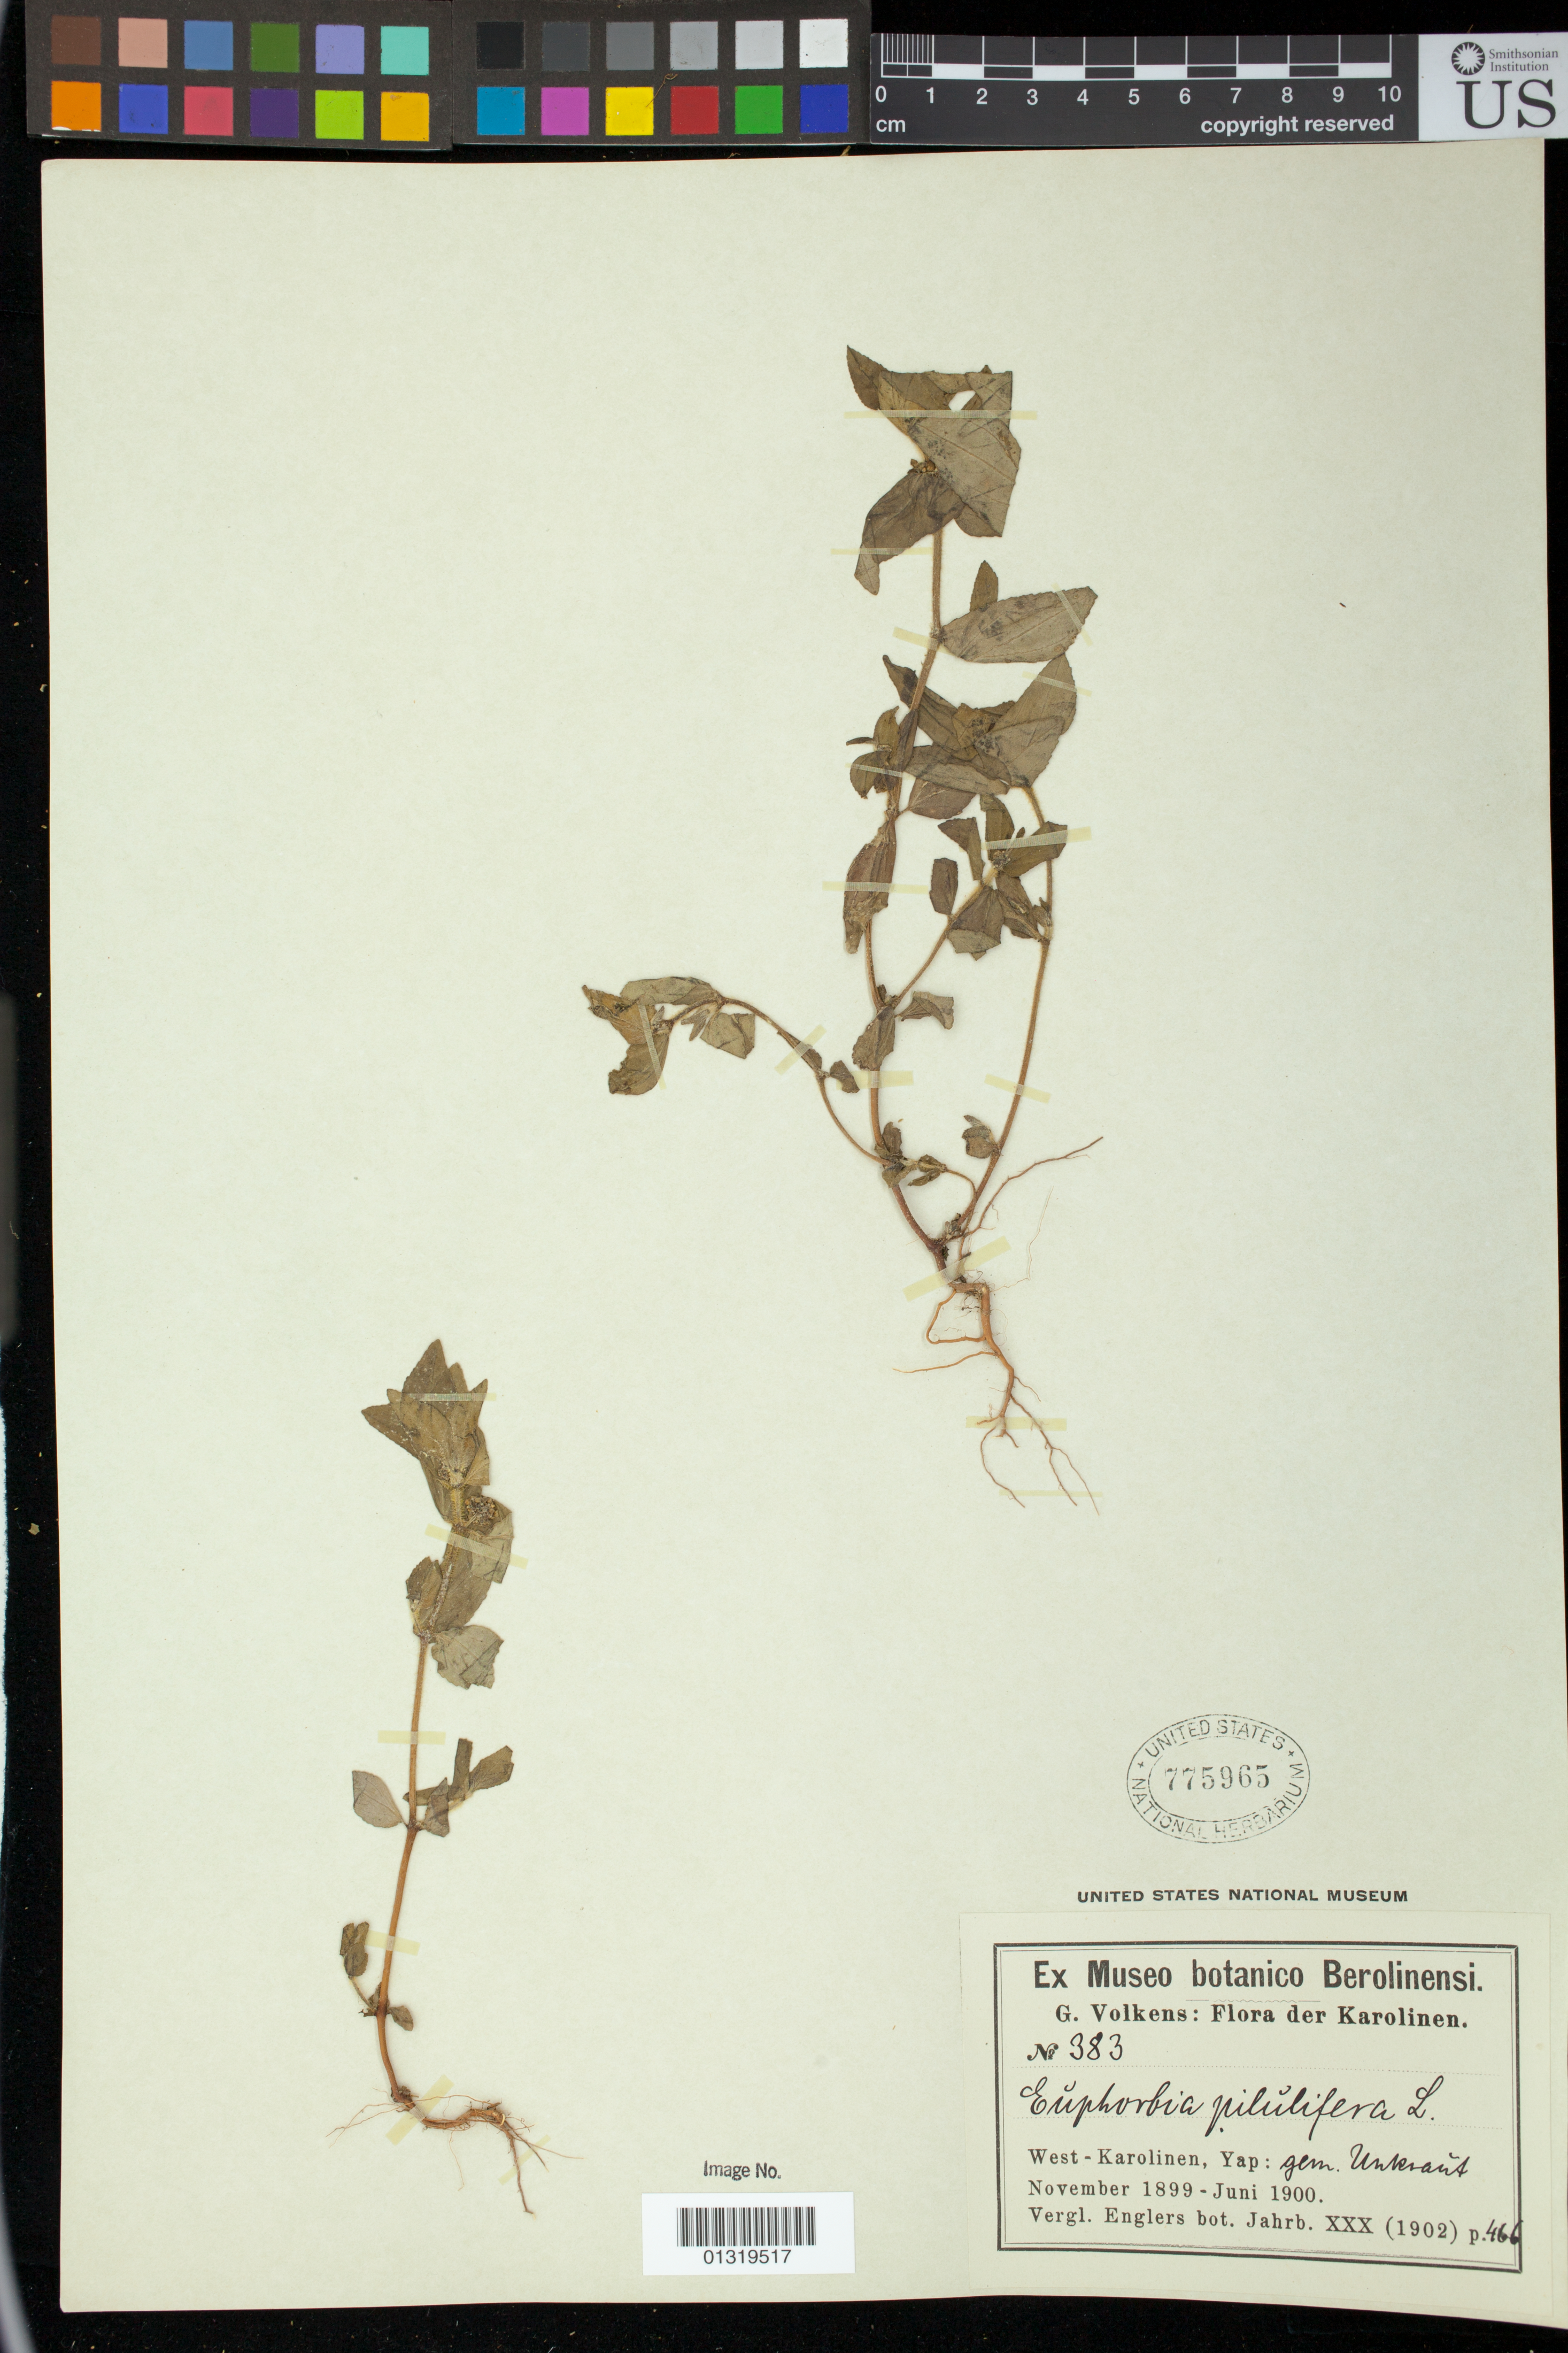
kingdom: Plantae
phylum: Tracheophyta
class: Magnoliopsida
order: Malpighiales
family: Euphorbiaceae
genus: Euphorbia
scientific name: Euphorbia hirta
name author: L.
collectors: G. Volkens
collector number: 383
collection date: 1899-11/1900-06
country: Micronesia, Federated States of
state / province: Yap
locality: West-Karolinen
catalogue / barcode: US 775965